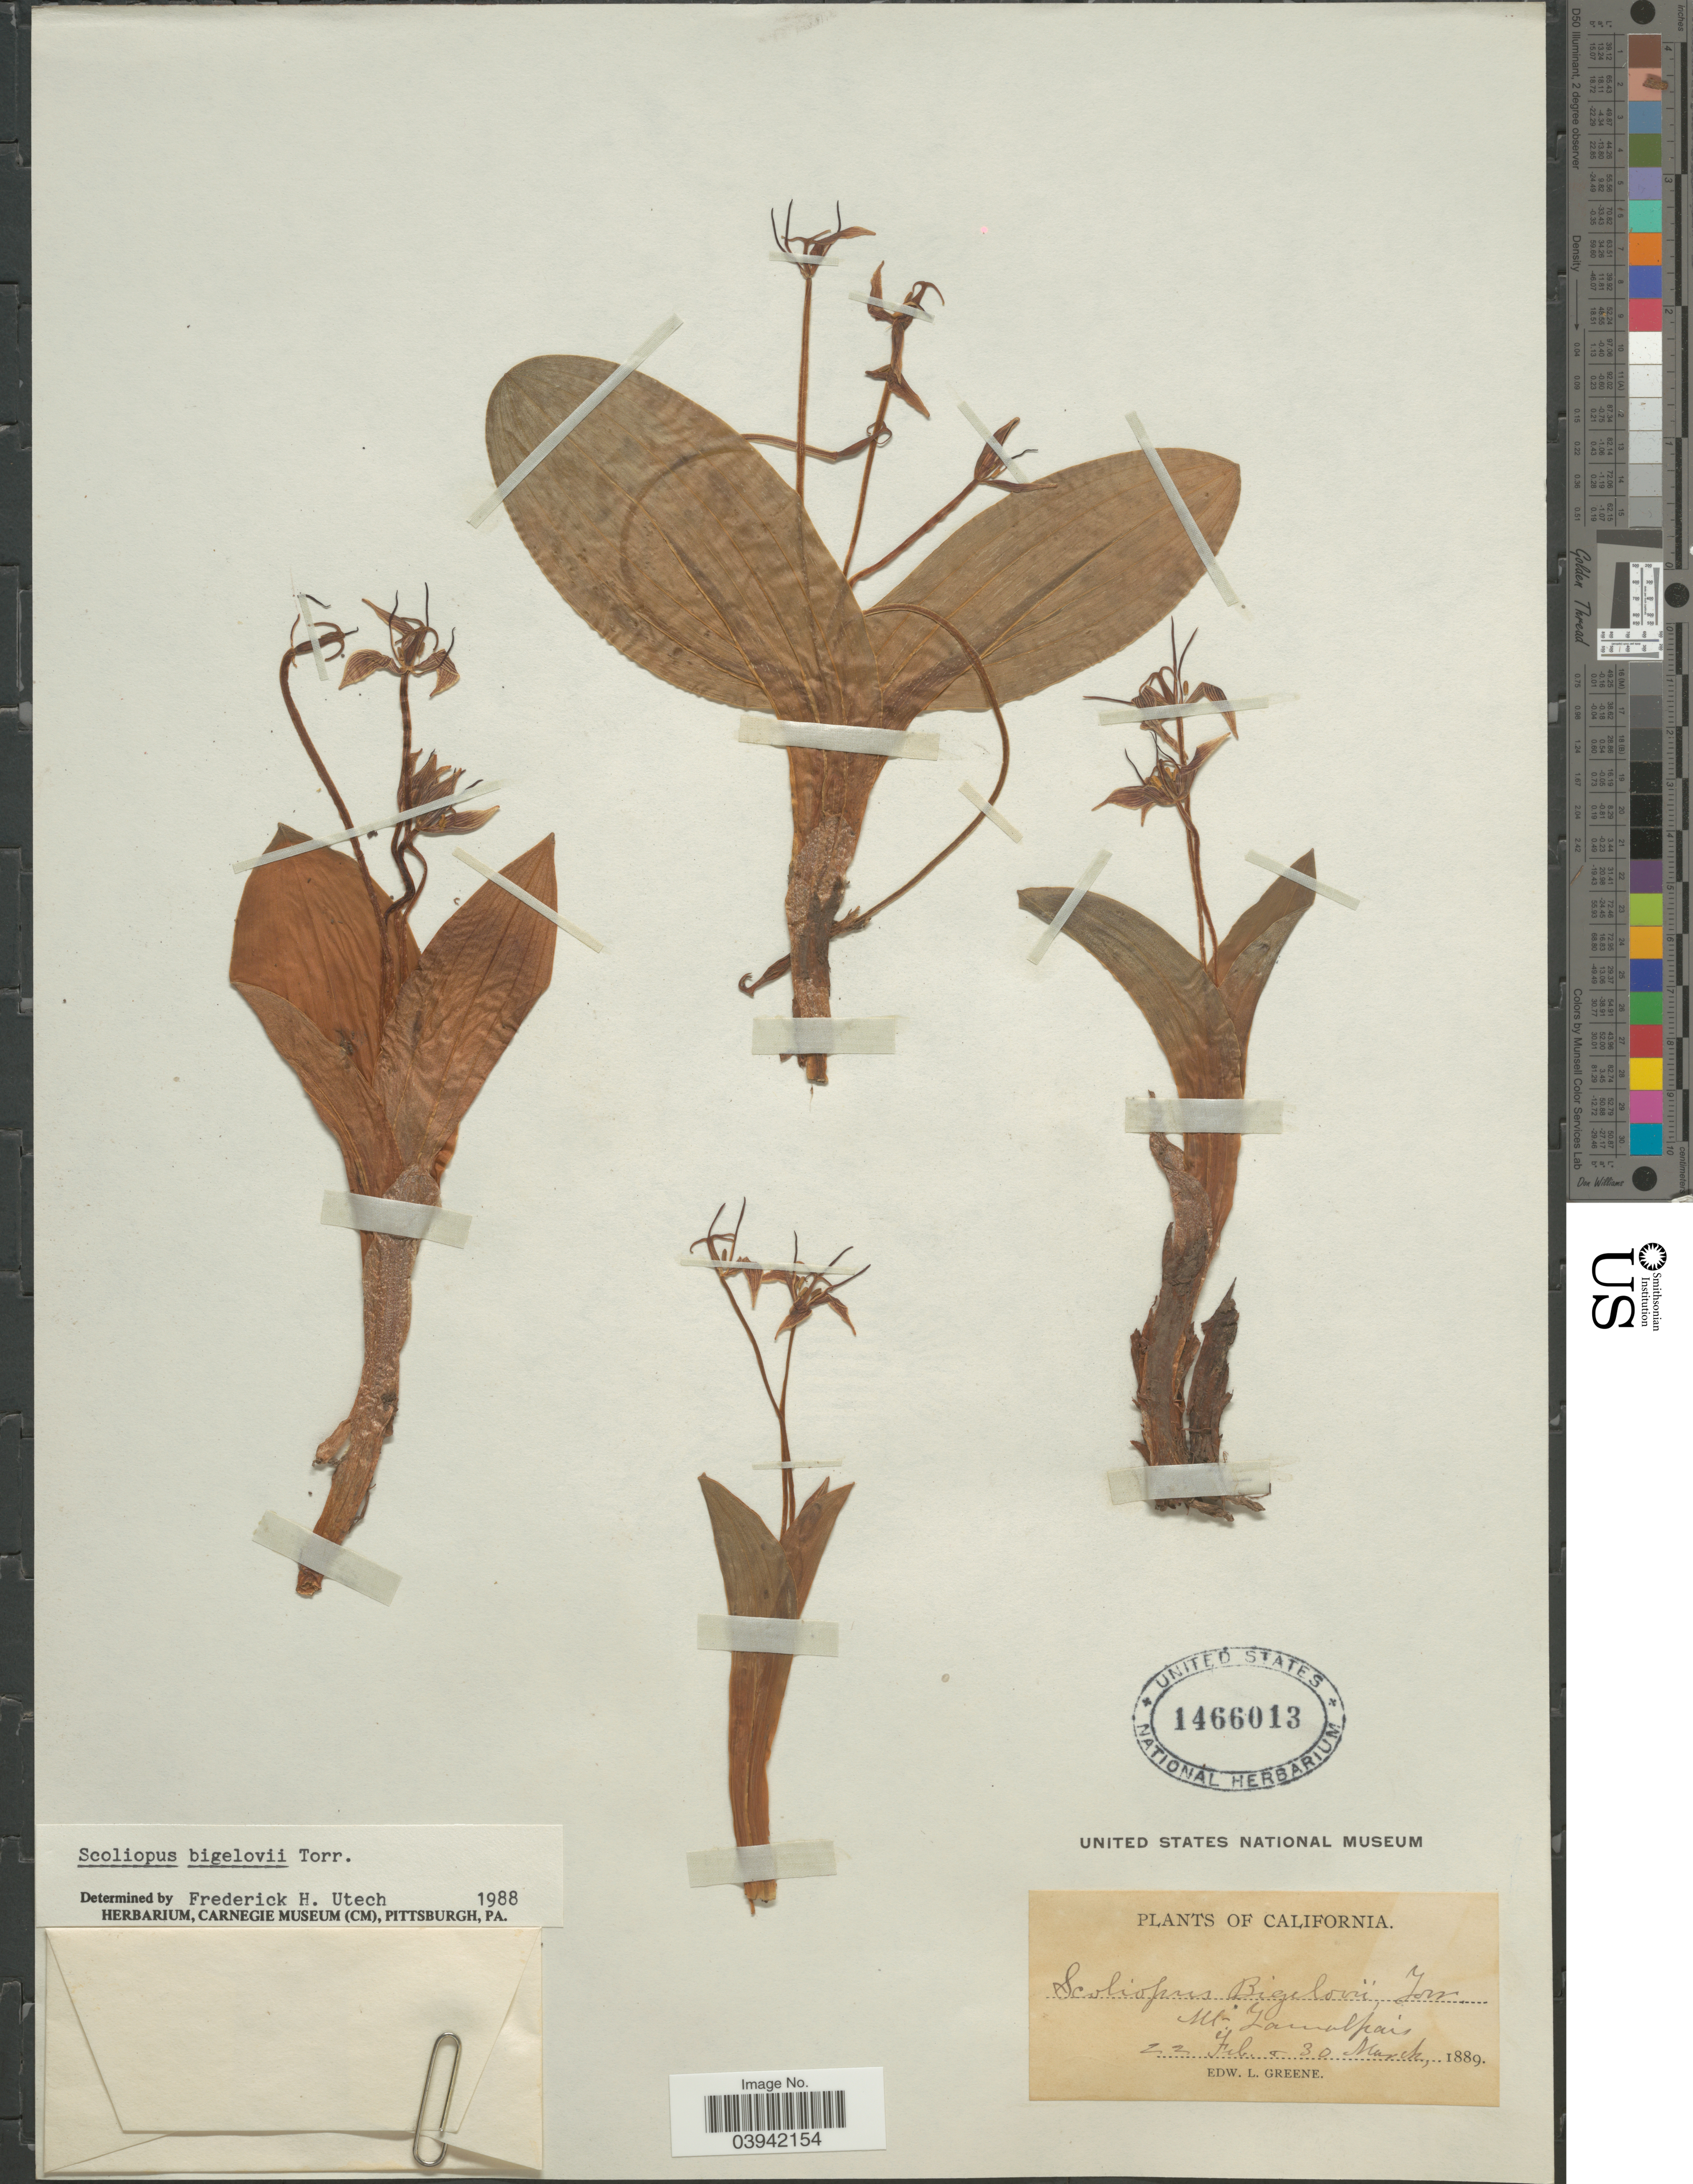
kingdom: Plantae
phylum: Tracheophyta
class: Liliopsida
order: Liliales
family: Liliaceae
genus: Scoliopus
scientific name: Scoliopus bigelovii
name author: Torr.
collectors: E. L. Greene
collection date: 1889-02-22/1889-03-30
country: United States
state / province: California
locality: Mt. Tamalpais.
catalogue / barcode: US 1466013